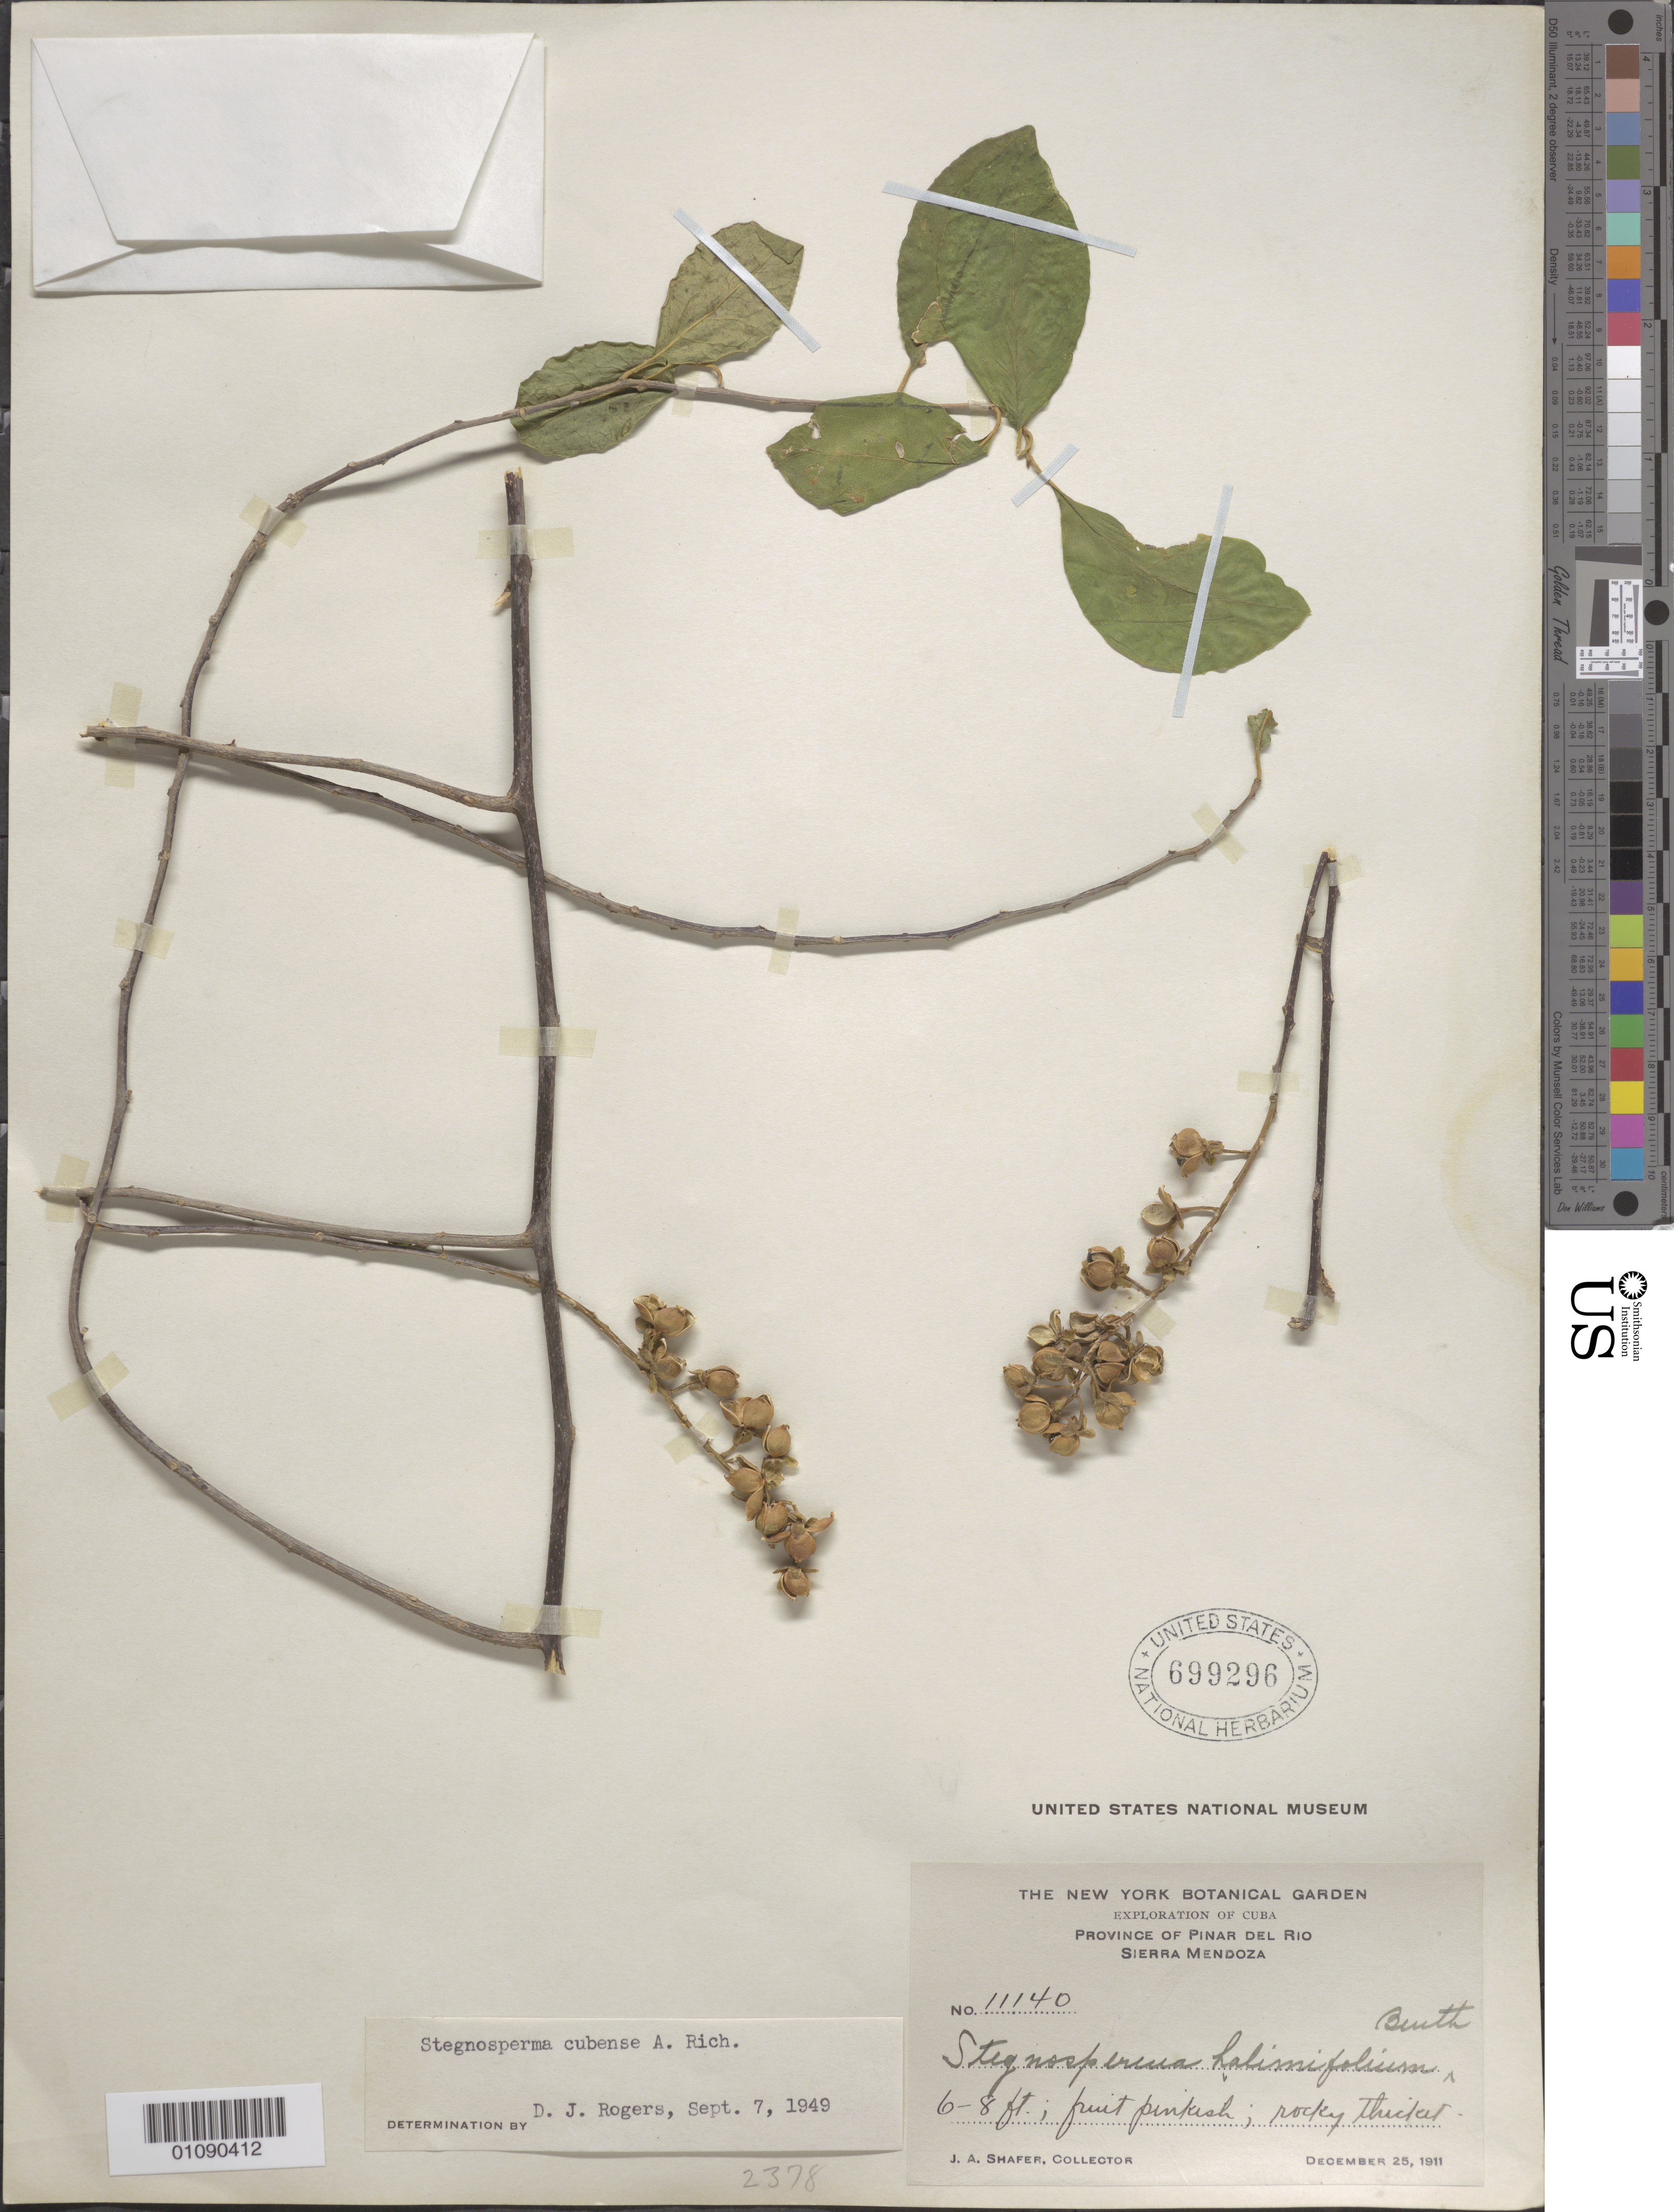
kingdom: Plantae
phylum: Tracheophyta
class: Magnoliopsida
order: Caryophyllales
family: Stegnospermataceae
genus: Stegnosperma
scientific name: Stegnosperma cubense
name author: A. Rich.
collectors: J. A. Shafer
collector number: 11140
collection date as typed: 25 Dec 1911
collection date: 1911-12-25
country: Cuba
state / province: Pinar del Rio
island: Cuba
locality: Sierra Mendoza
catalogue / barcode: US 699296